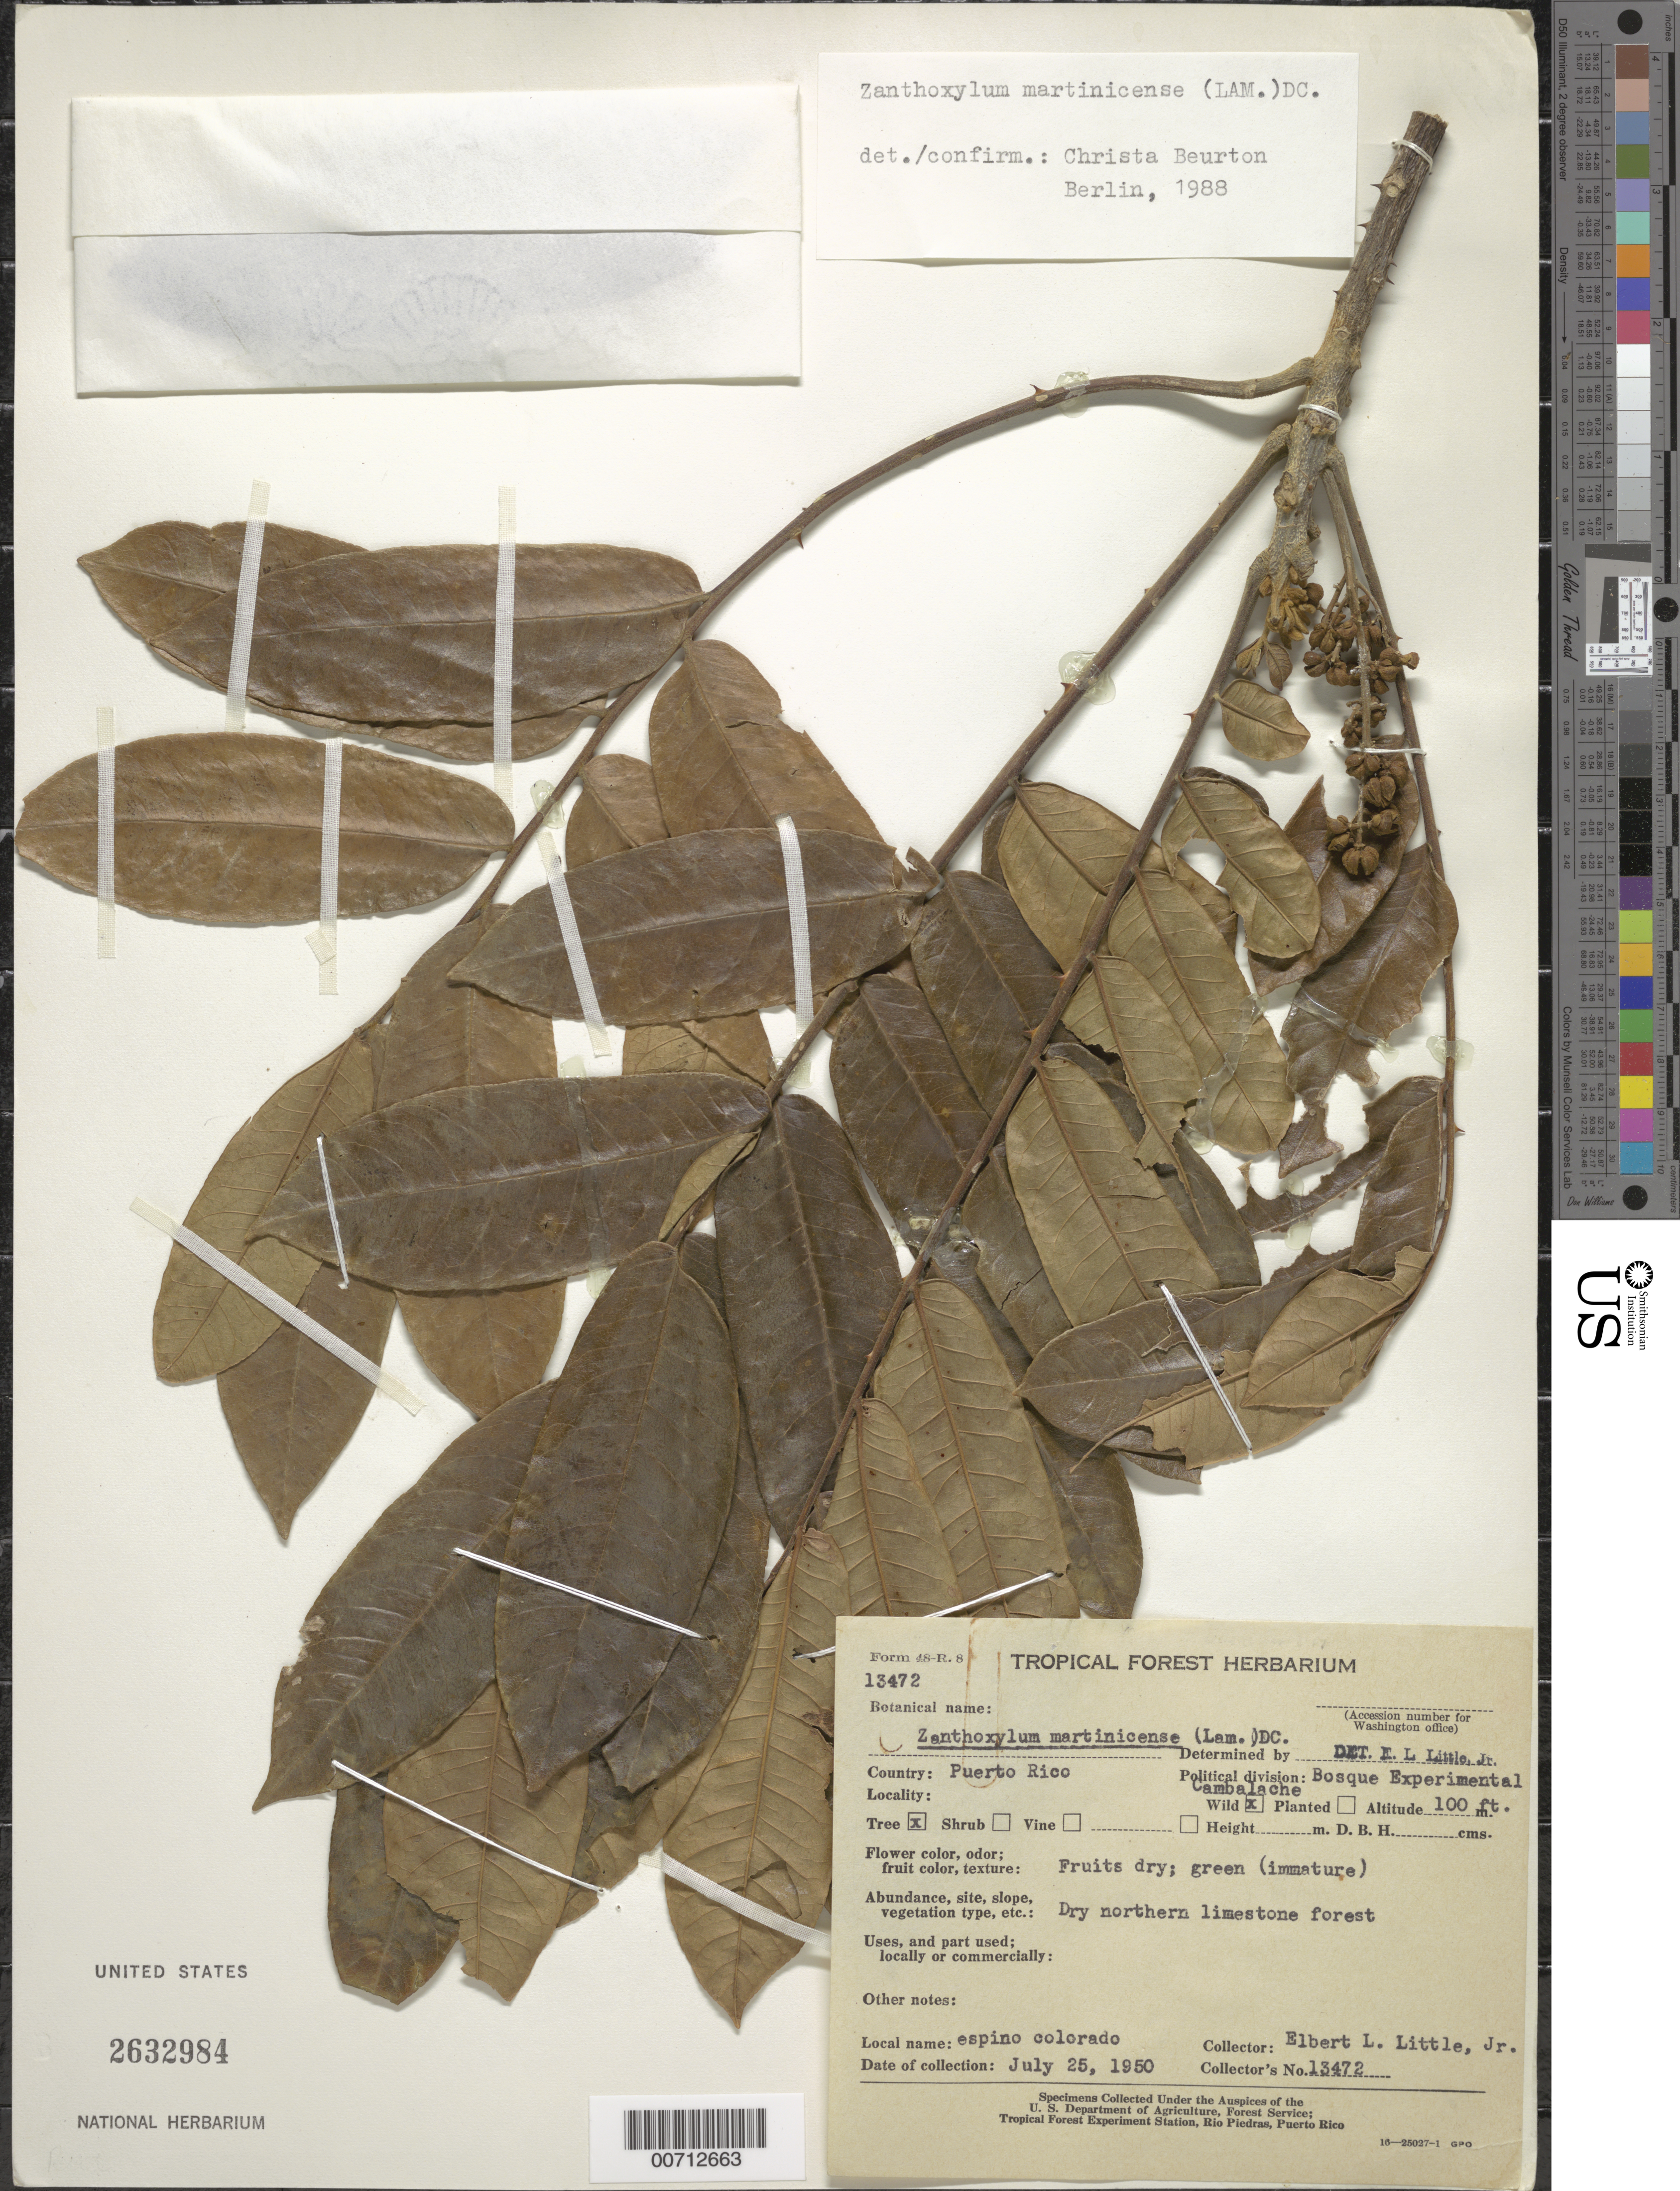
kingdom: Plantae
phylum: Tracheophyta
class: Magnoliopsida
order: Sapindales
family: Rutaceae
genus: Zanthoxylum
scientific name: Zanthoxylum martinicense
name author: (Lam.) DC.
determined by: Little, Elbert L., Jr., (FSSR), United States Department of Agriculture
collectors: E. L. Little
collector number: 13472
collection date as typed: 25 Jul 1950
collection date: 1950-07-25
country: Puerto Rico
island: Greater Antilles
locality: Bosque Exp. Cambalache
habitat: Dry northern limestone forest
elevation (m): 30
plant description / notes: Common name: espino colorado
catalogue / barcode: US 2632984